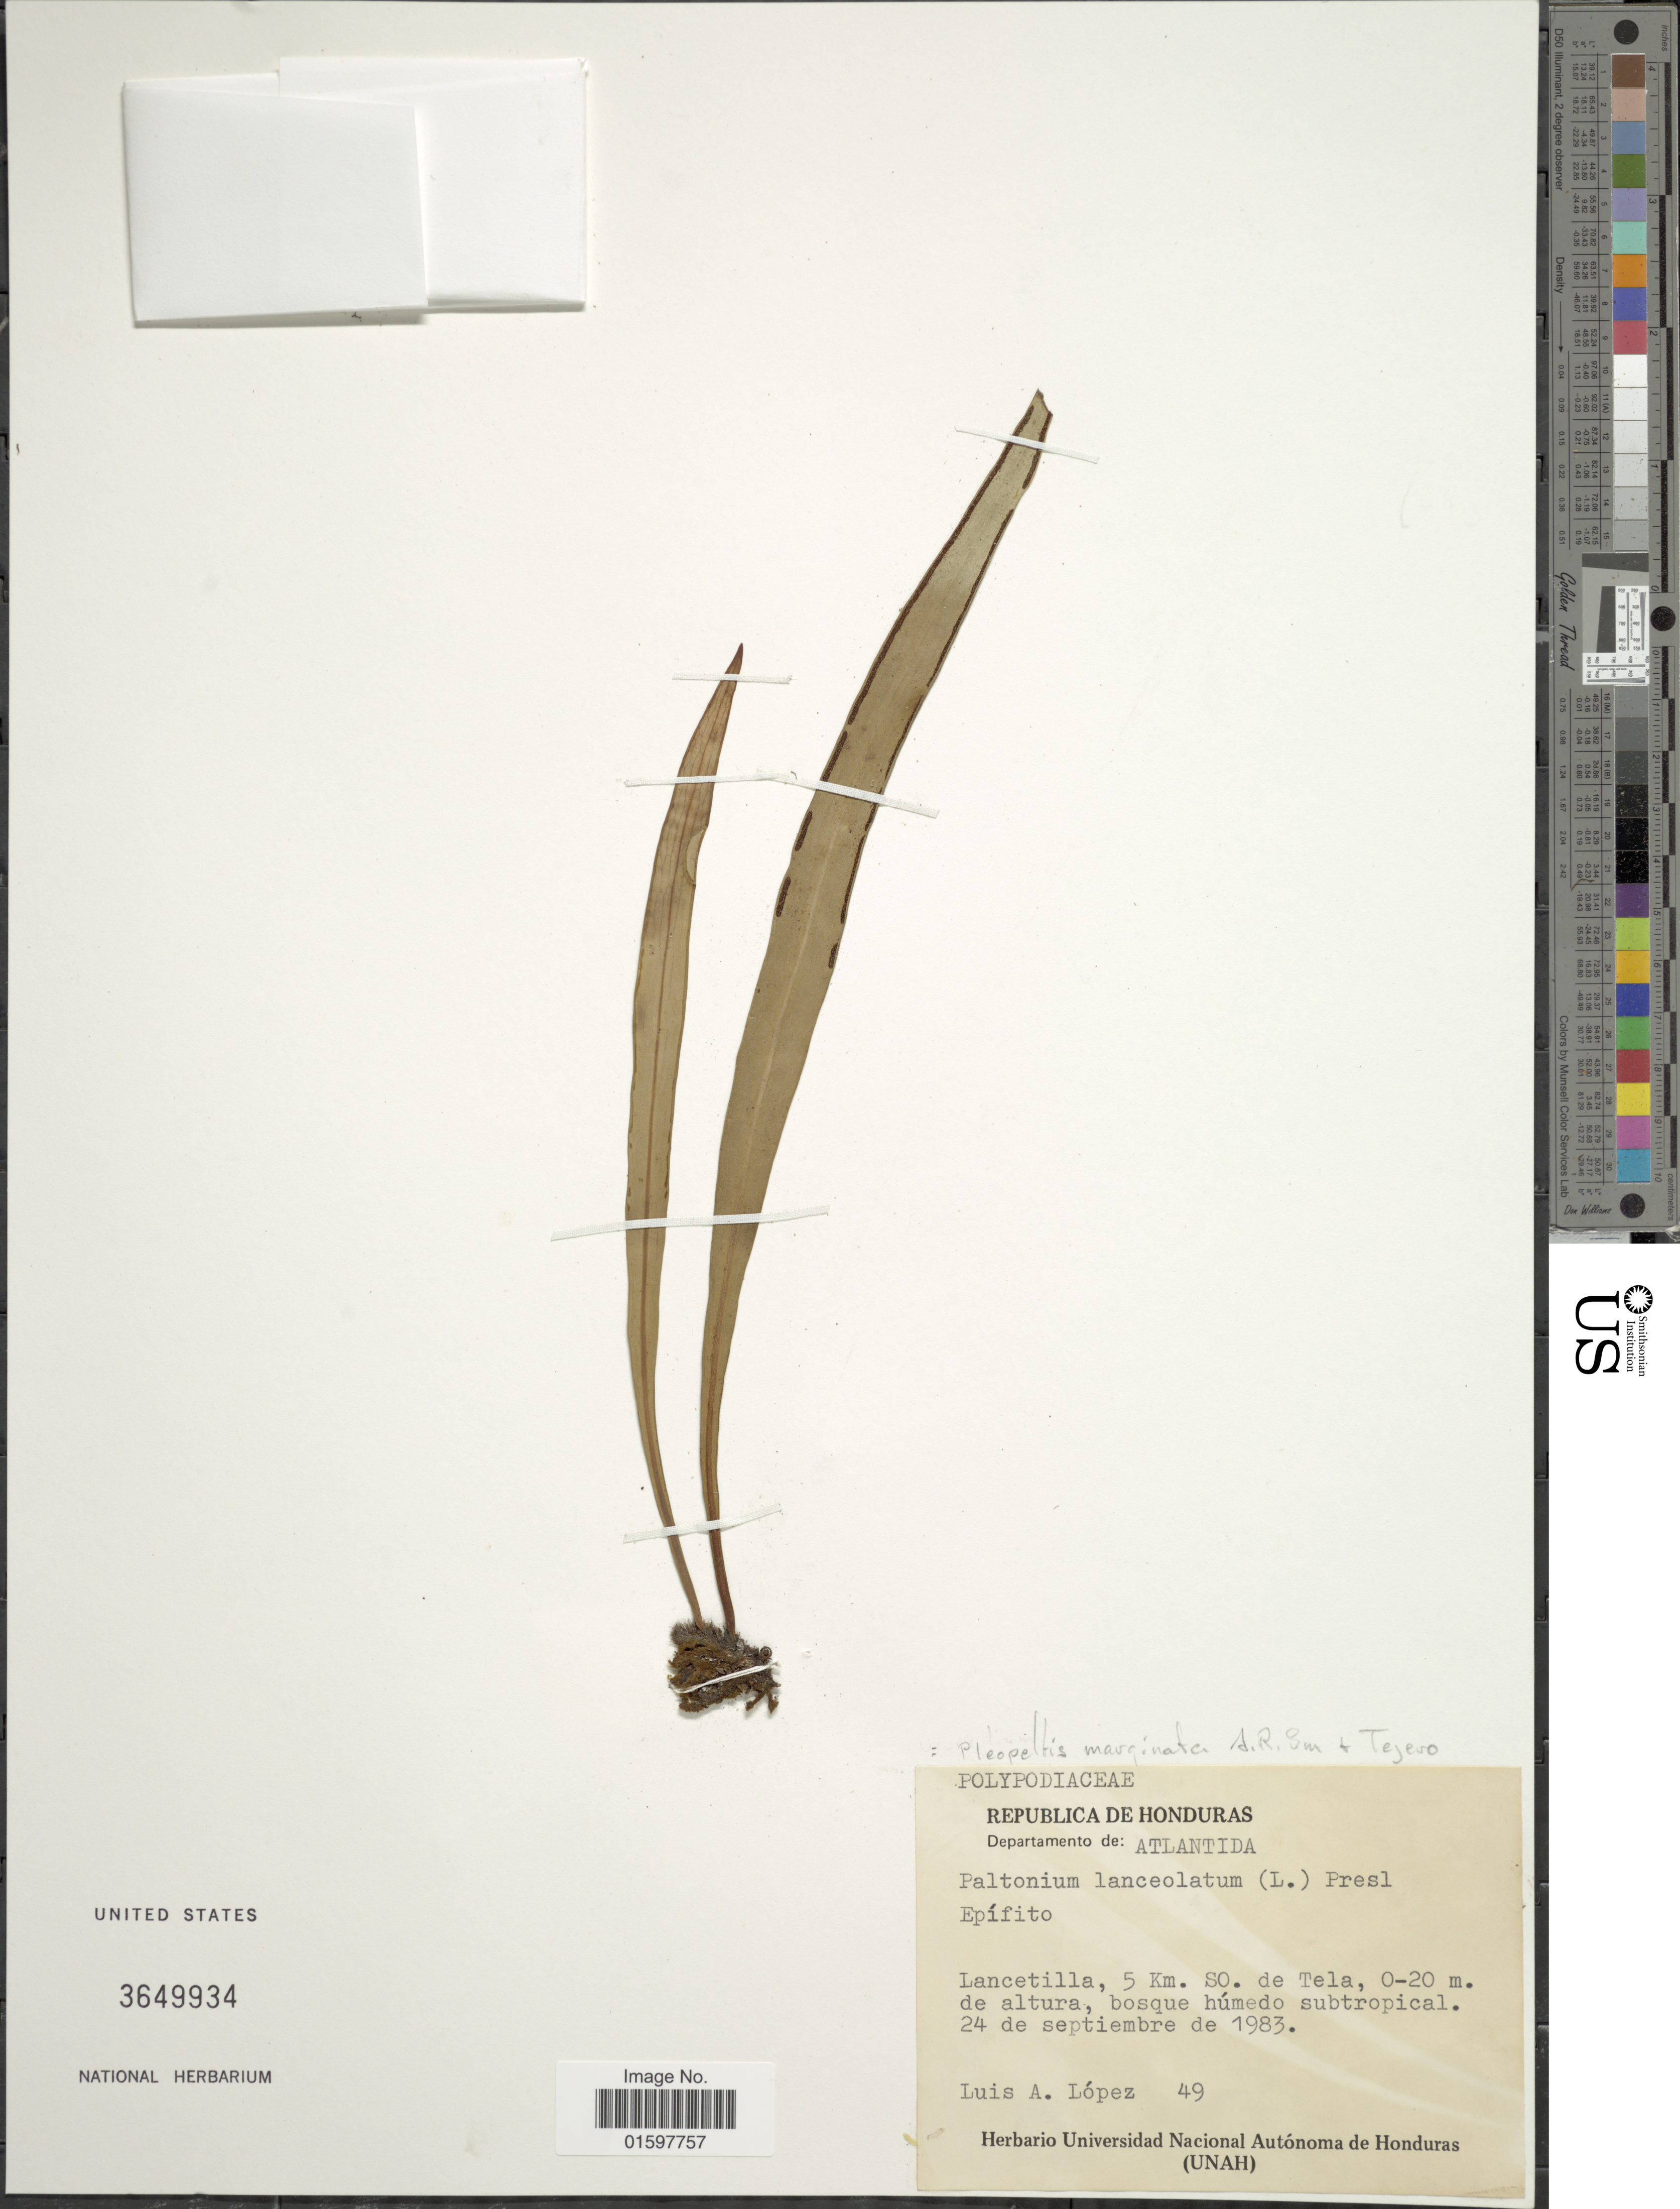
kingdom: Plantae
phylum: Tracheophyta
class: Polypodiopsida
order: Polypodiales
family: Polypodiaceae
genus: Pleopeltis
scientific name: Pleopeltis marginata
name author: A.R. Sm. & Tejero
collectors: L. López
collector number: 49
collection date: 1983-09-24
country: Honduras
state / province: Atlántida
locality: Lancetilla, 5 km. SO. de Tela,bosque húmedo subtropical.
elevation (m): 0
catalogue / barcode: US 3649934